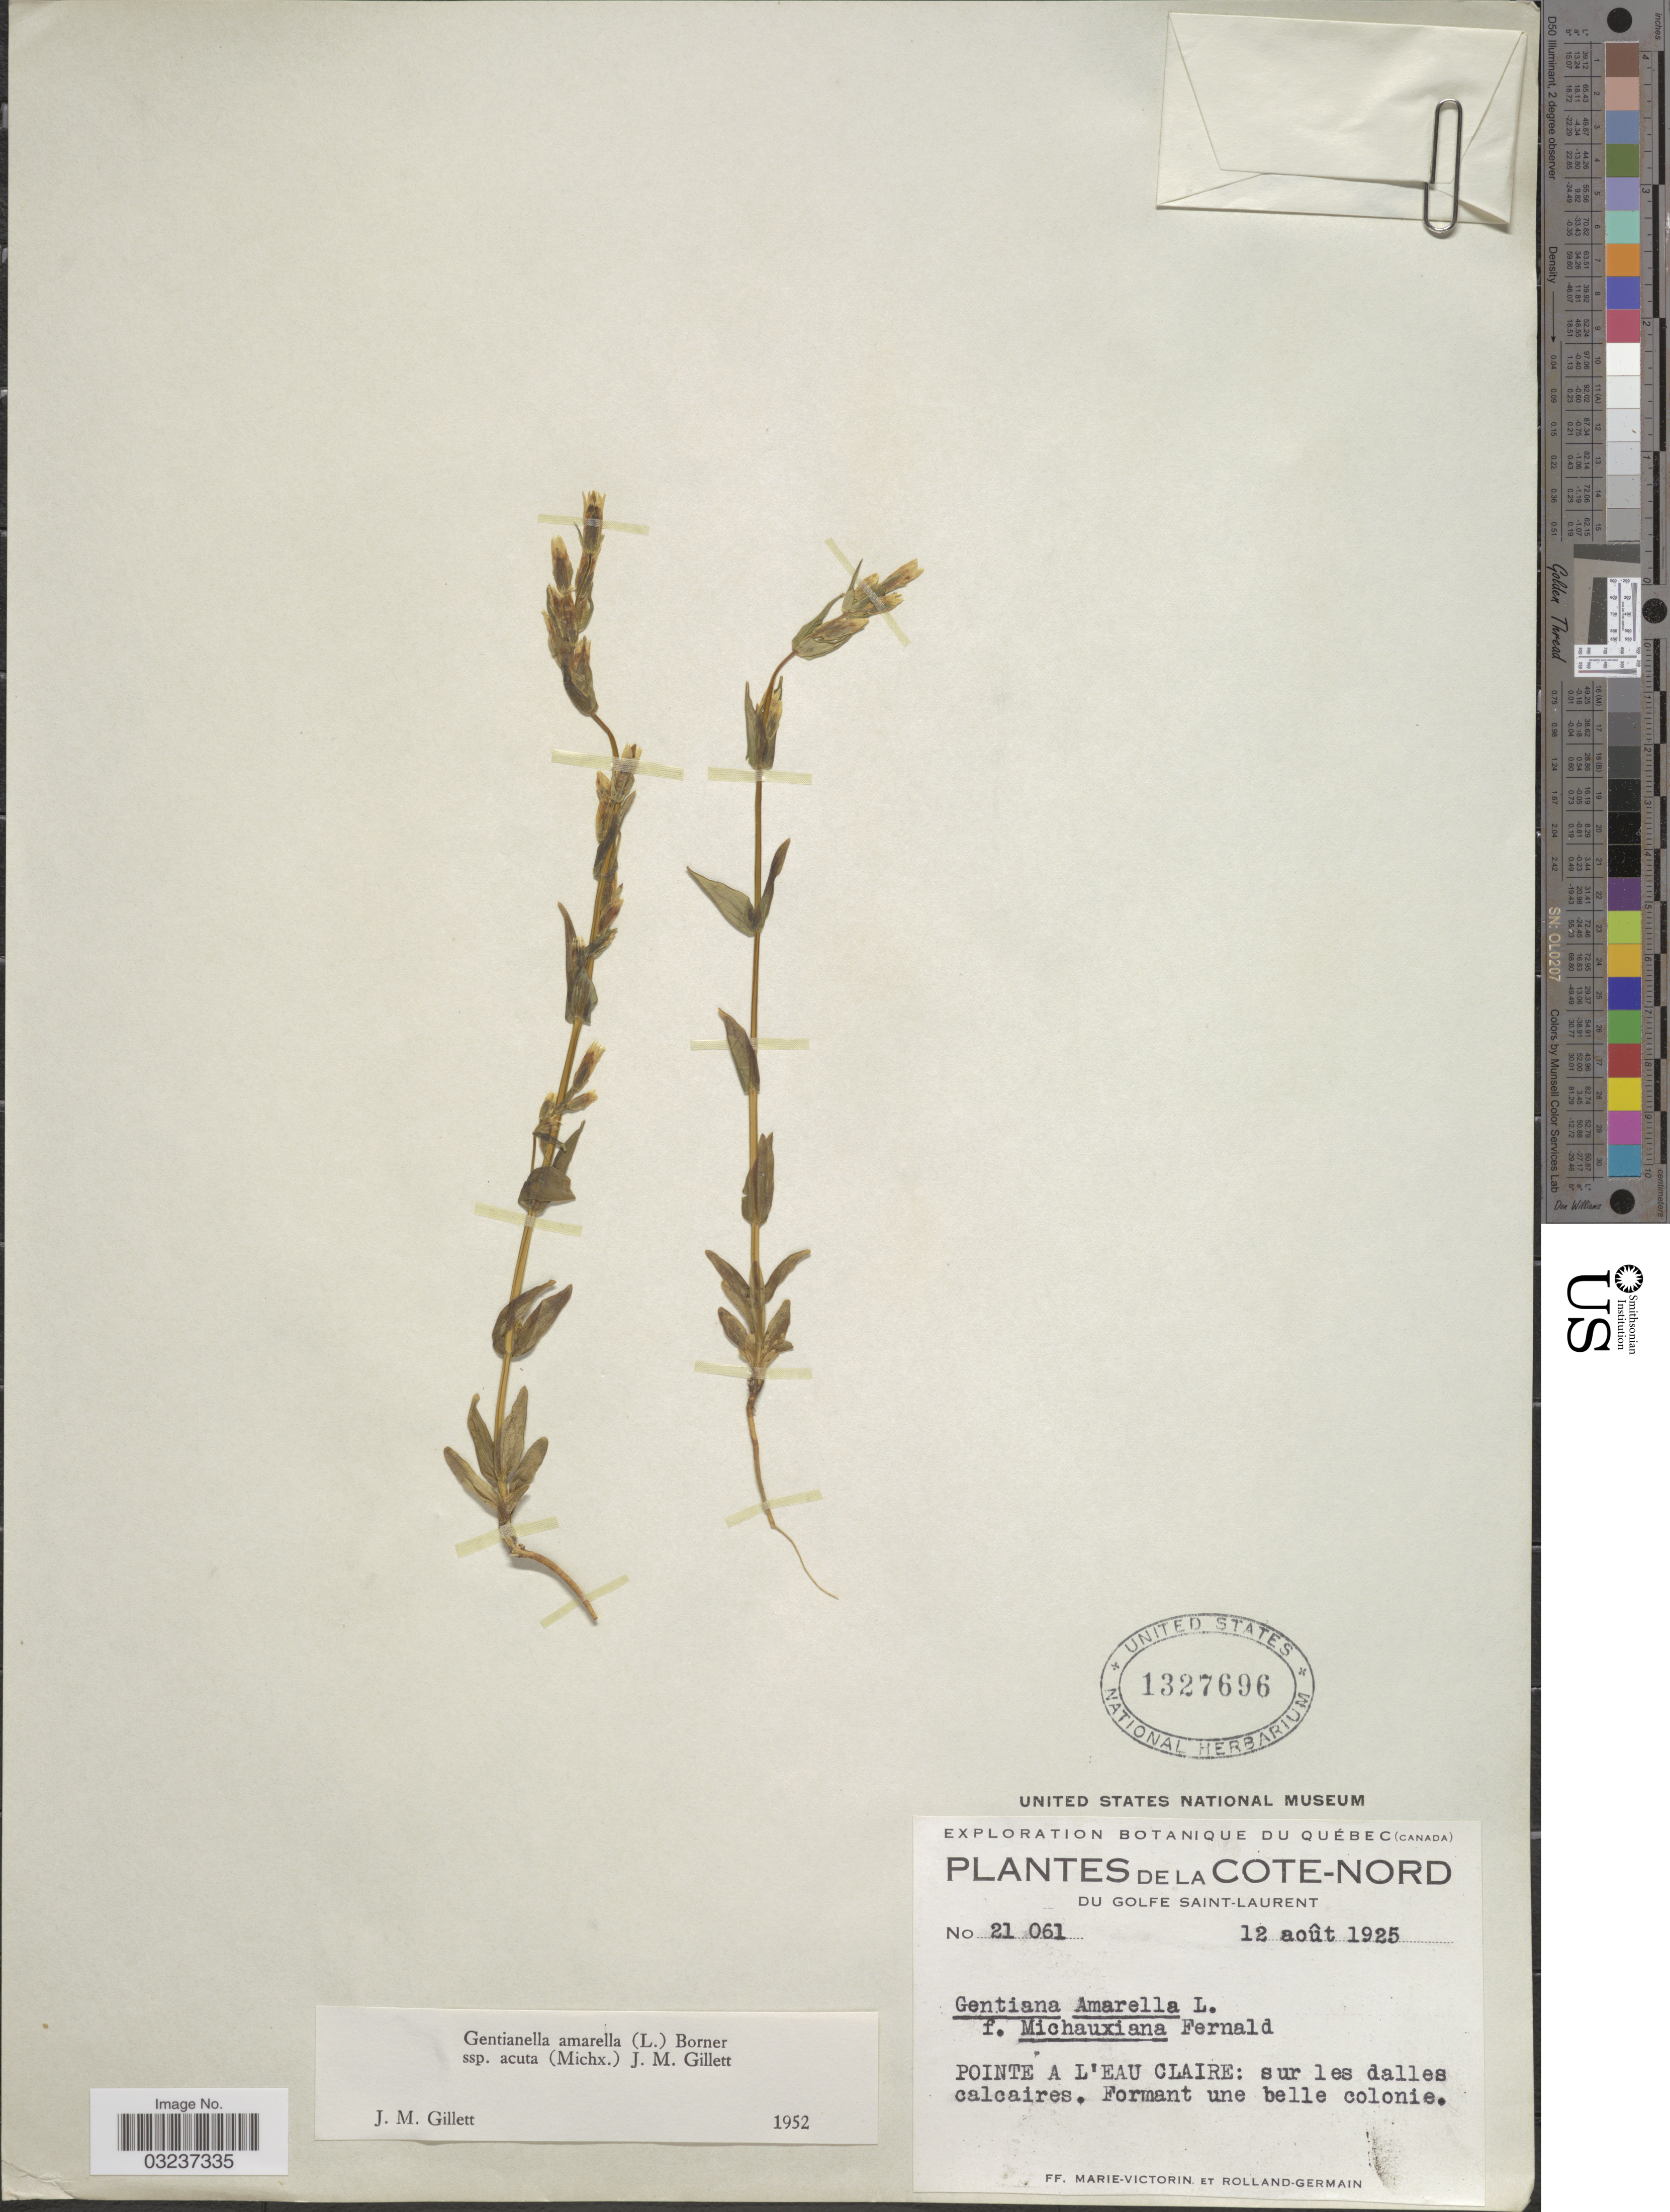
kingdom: Plantae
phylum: Tracheophyta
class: Magnoliopsida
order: Gentianales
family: Gentianaceae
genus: Gentianella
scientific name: Gentianella amarella subsp. acuta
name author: (Michx.) J.M. Gillett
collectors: F. Marie-Victorin & Rolland-Germain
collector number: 21061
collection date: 1925-08-12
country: Canada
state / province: Quebec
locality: Cote-Nord. Du Golfe Saint-Laurent. Pointe a l'Eau Claire.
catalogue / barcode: US 1327696